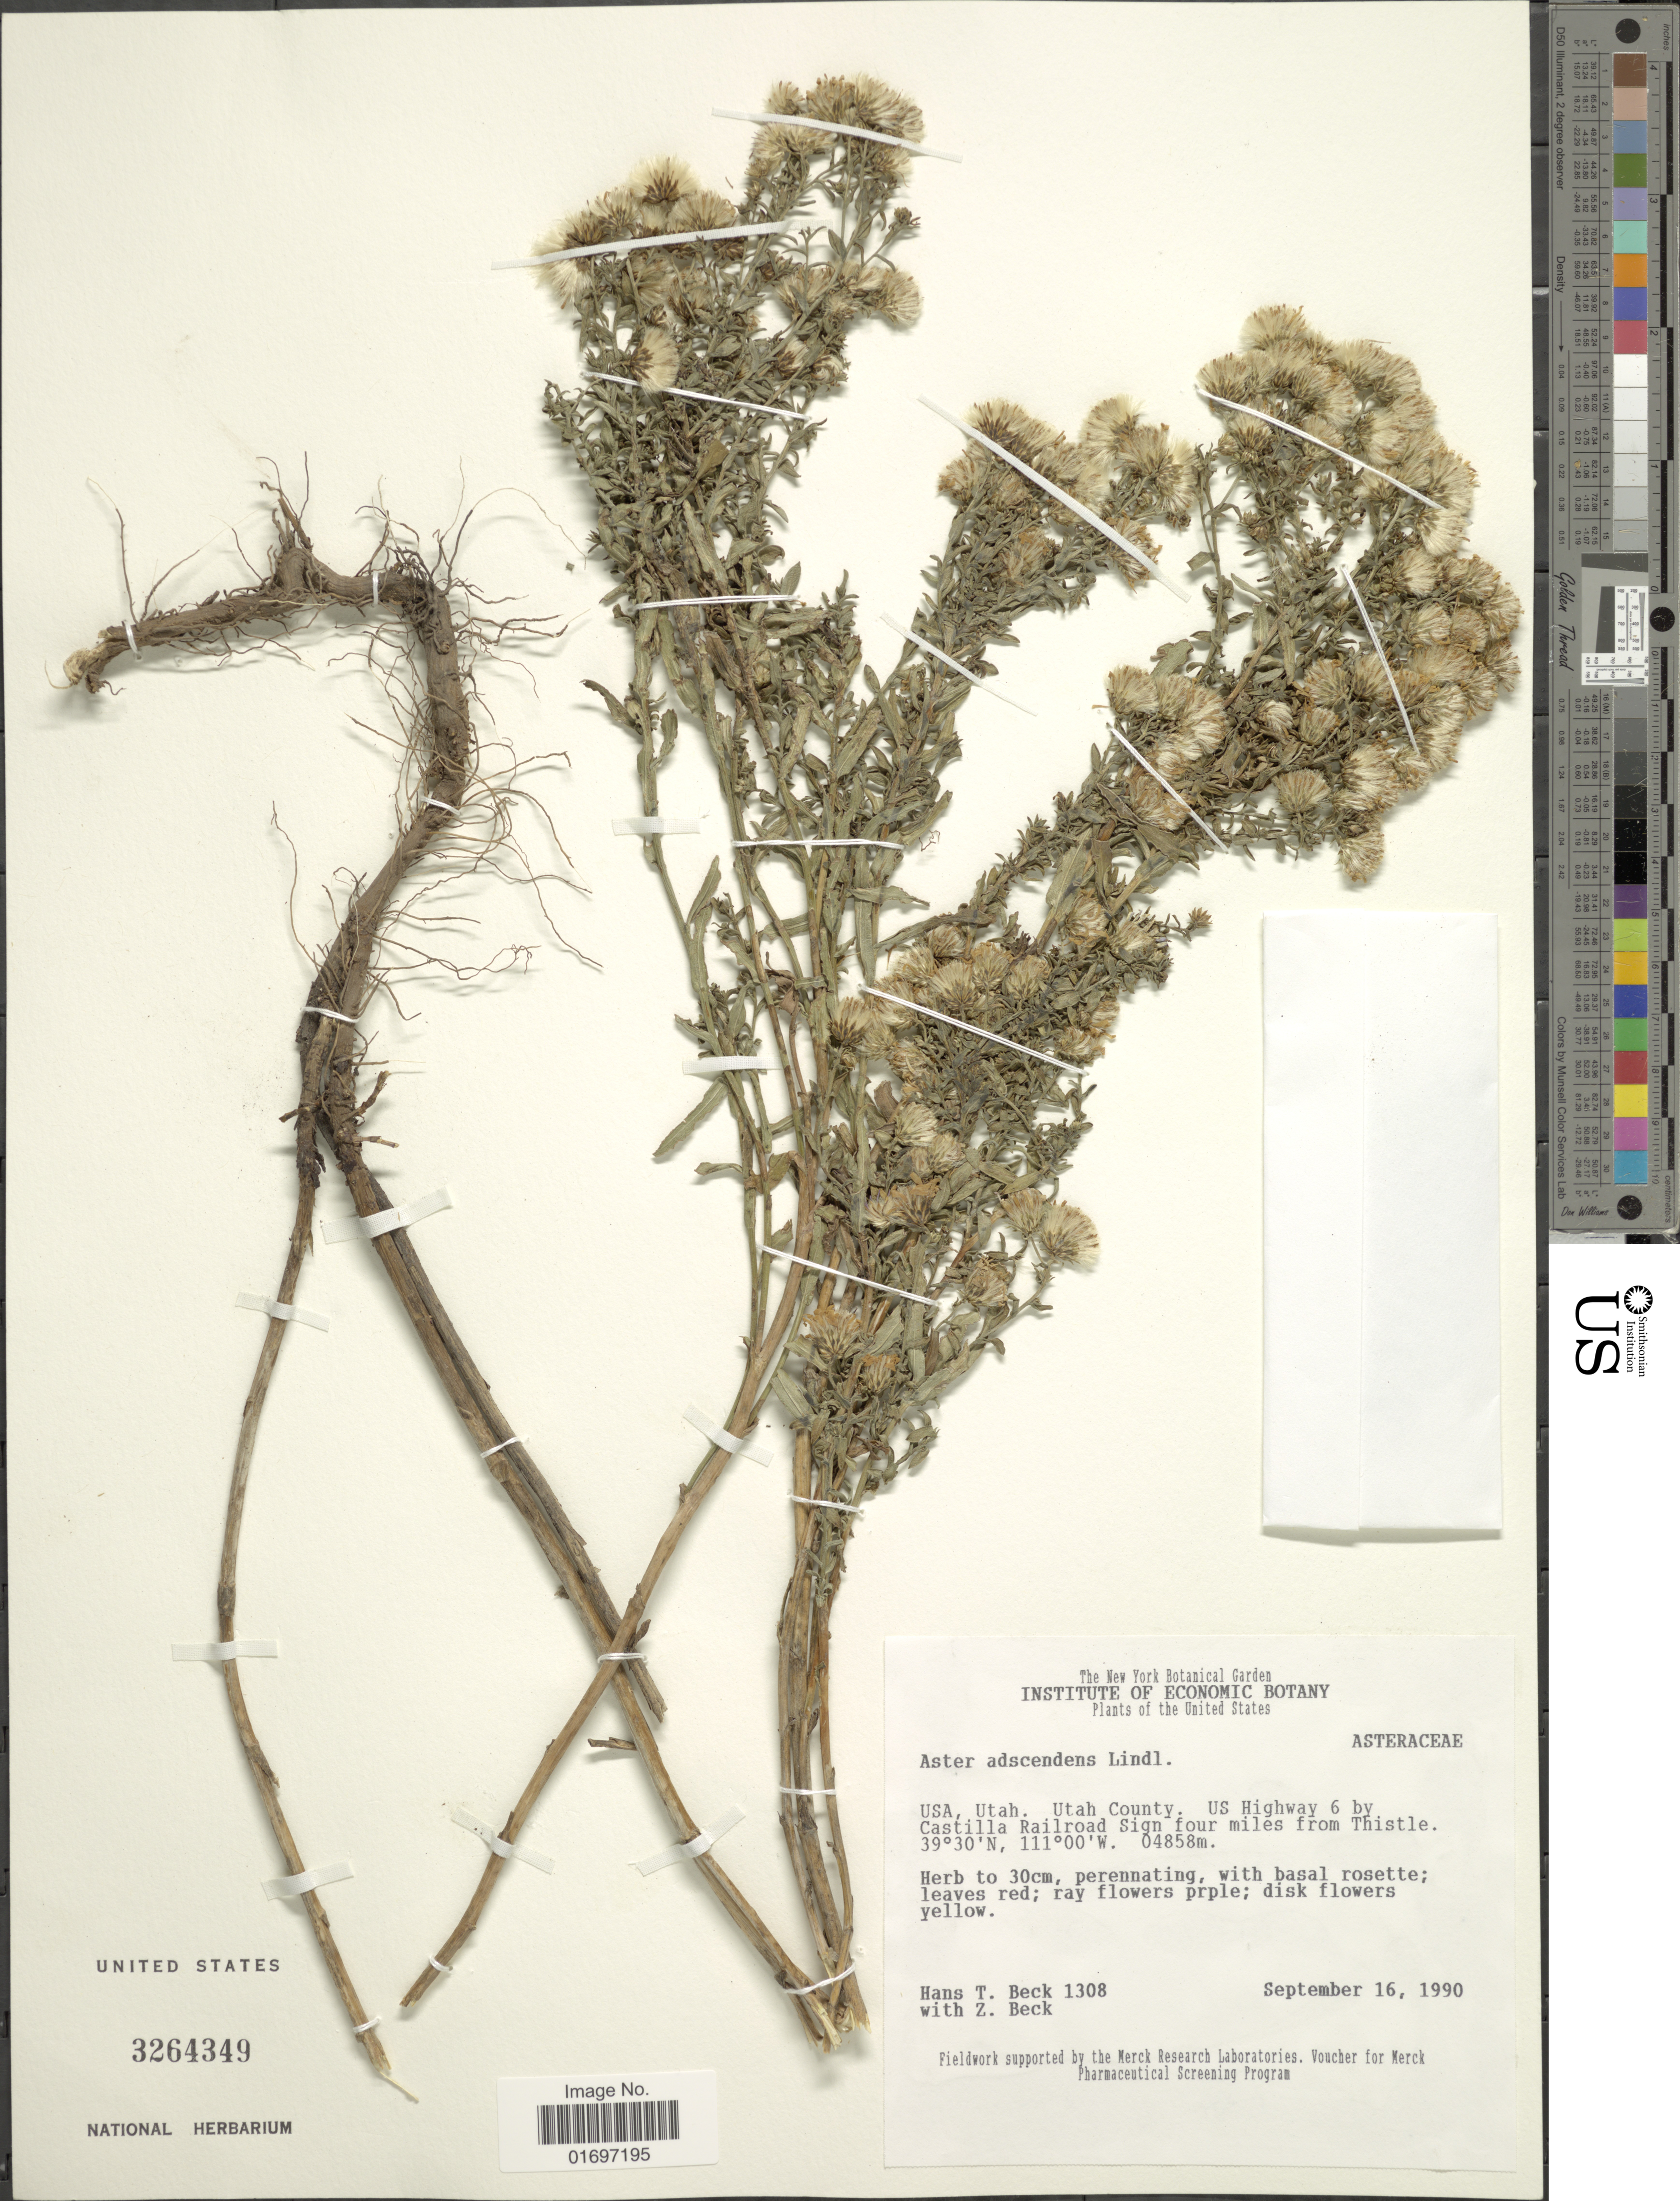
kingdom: Plantae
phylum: Tracheophyta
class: Magnoliopsida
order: Asterales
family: Asteraceae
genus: Symphyotrichum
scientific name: Symphyotrichum ascendens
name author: (Lindl.) G.L. Nesom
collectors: H. T. Beck & Z. Beck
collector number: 1308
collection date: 1990-09-16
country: United States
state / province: Utah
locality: USA, Utah. Utah County. US Highway 6 by Castilla Railroad Sign four miles from Thistle.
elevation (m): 4858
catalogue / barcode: US 3264349